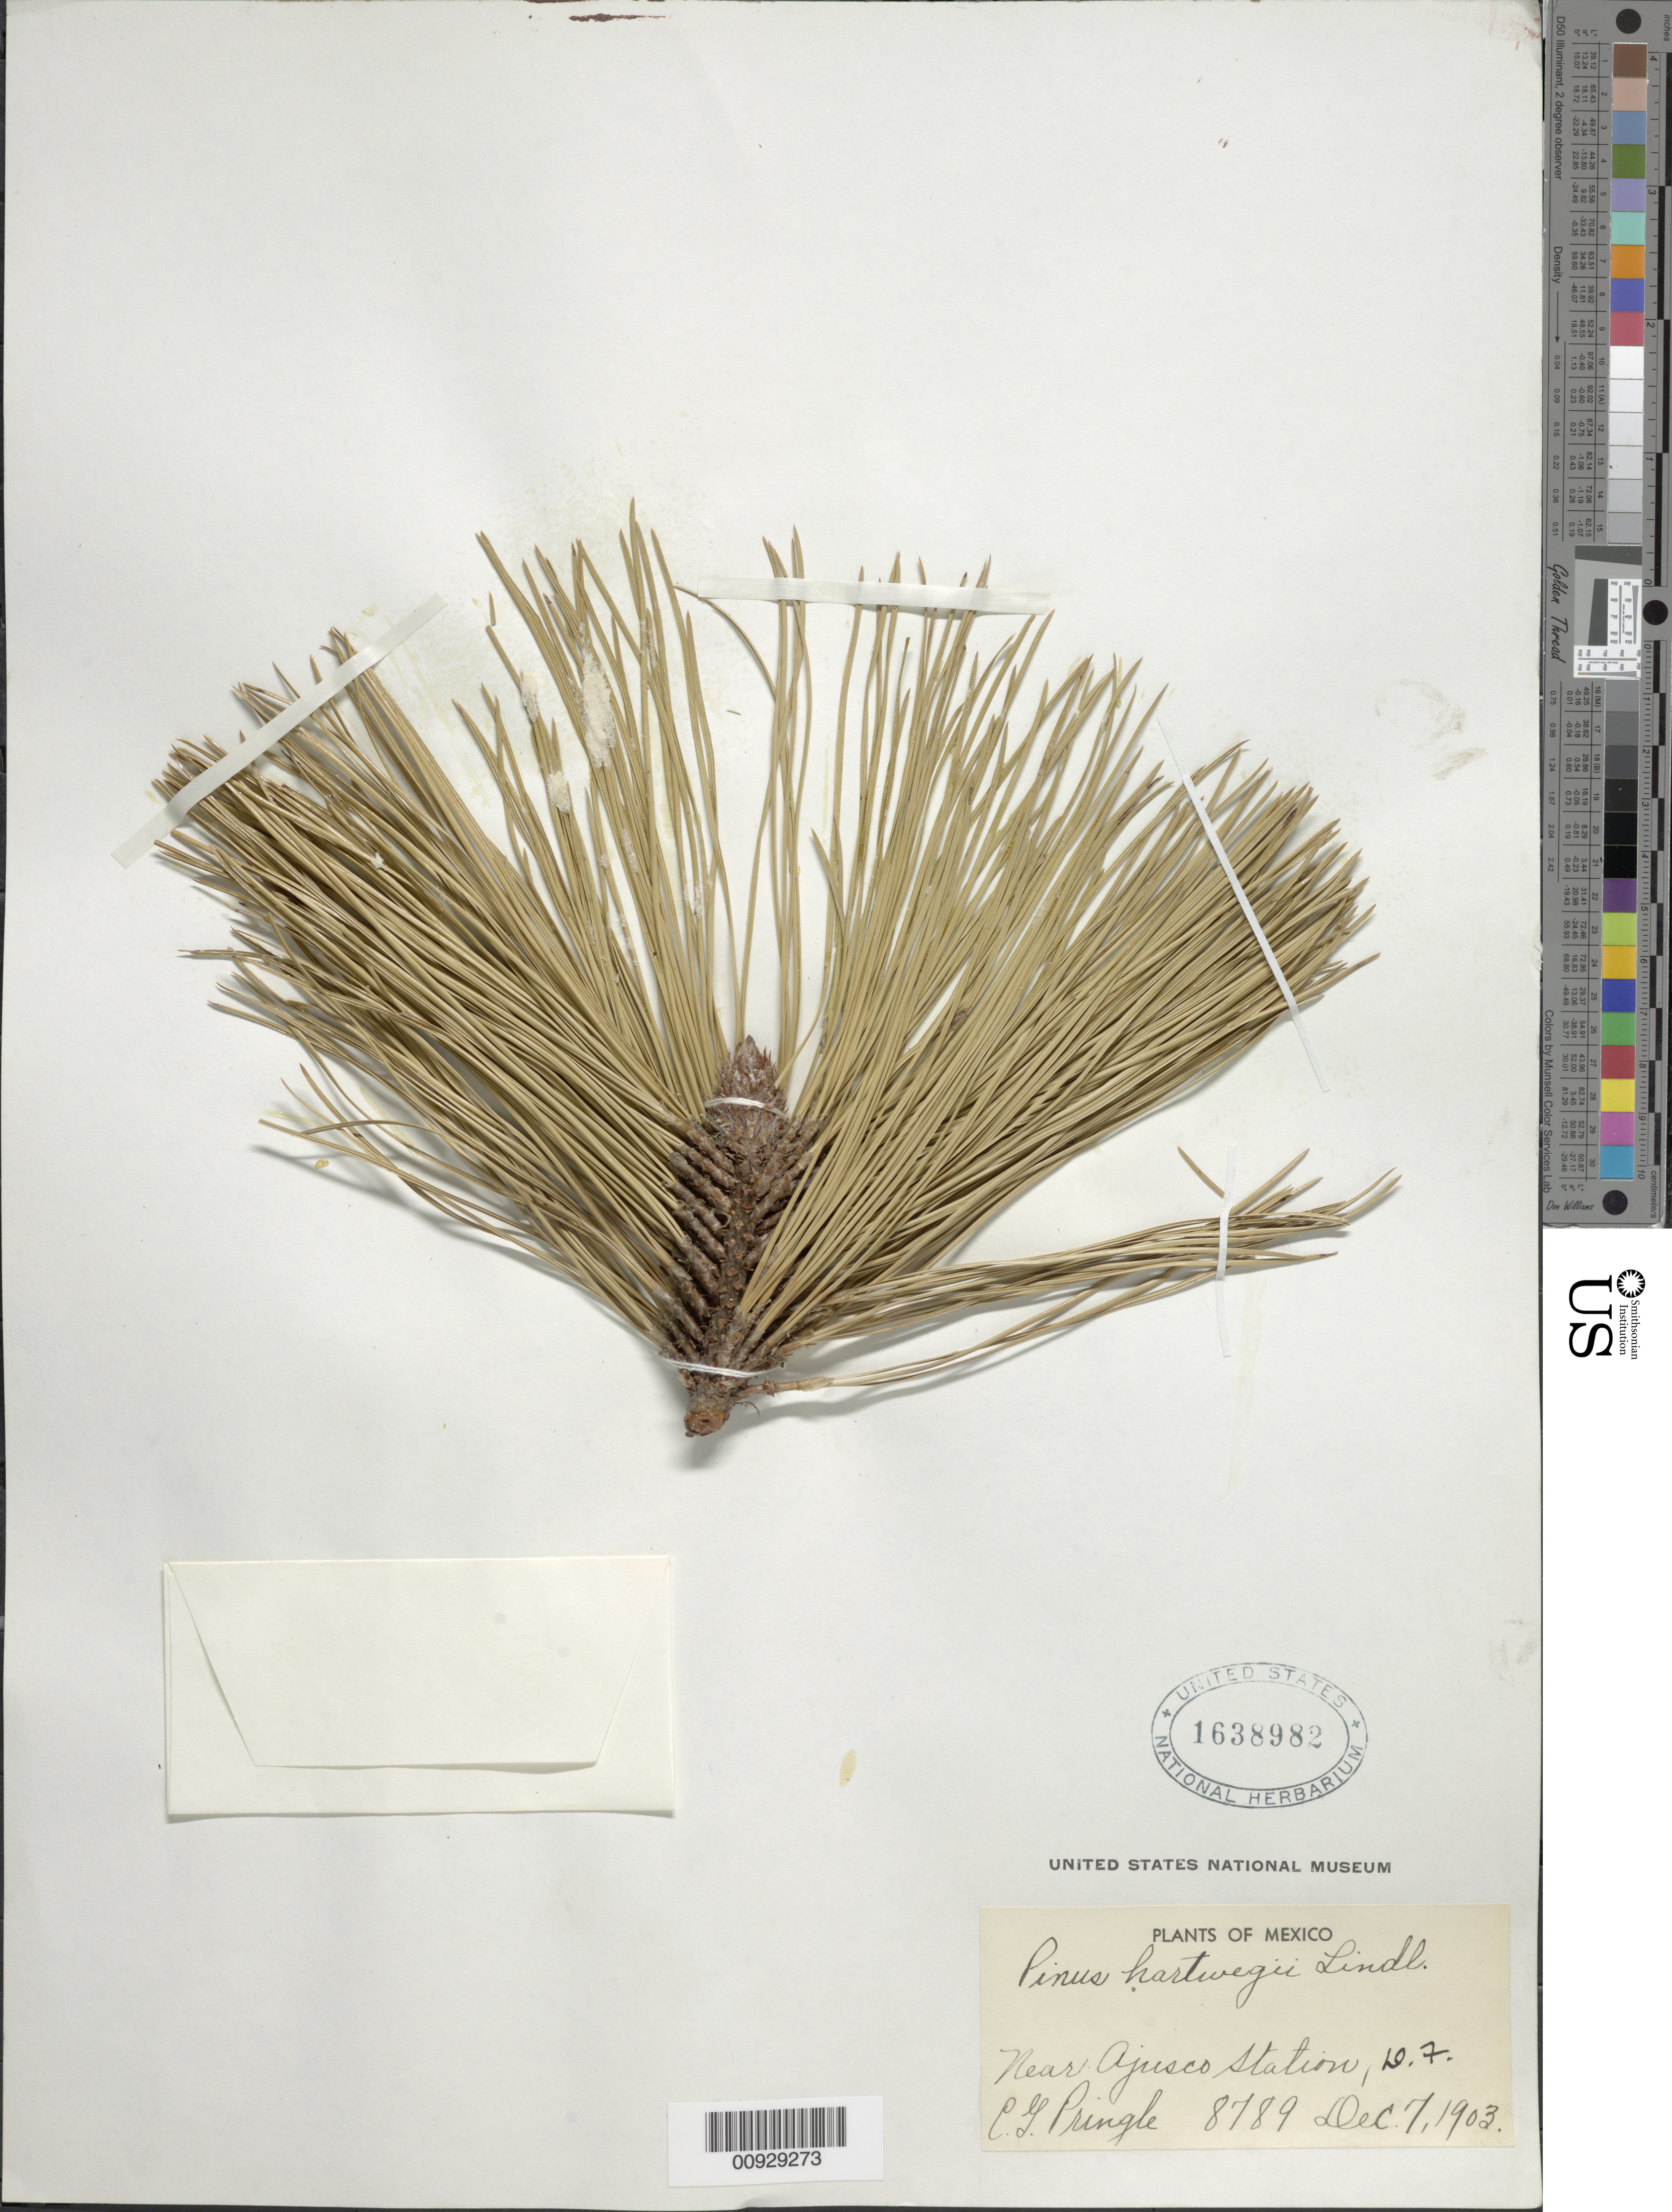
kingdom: Plantae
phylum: Tracheophyta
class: Pinopsida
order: Pinales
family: Pinaceae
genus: Pinus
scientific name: Pinus hartwegii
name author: Lindl.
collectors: C. G. Pringle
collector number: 8789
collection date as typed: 07 Dec 1903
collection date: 1903-12-07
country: Mexico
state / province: Distrito Federal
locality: Near Ajusco Station.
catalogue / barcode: US 1638982